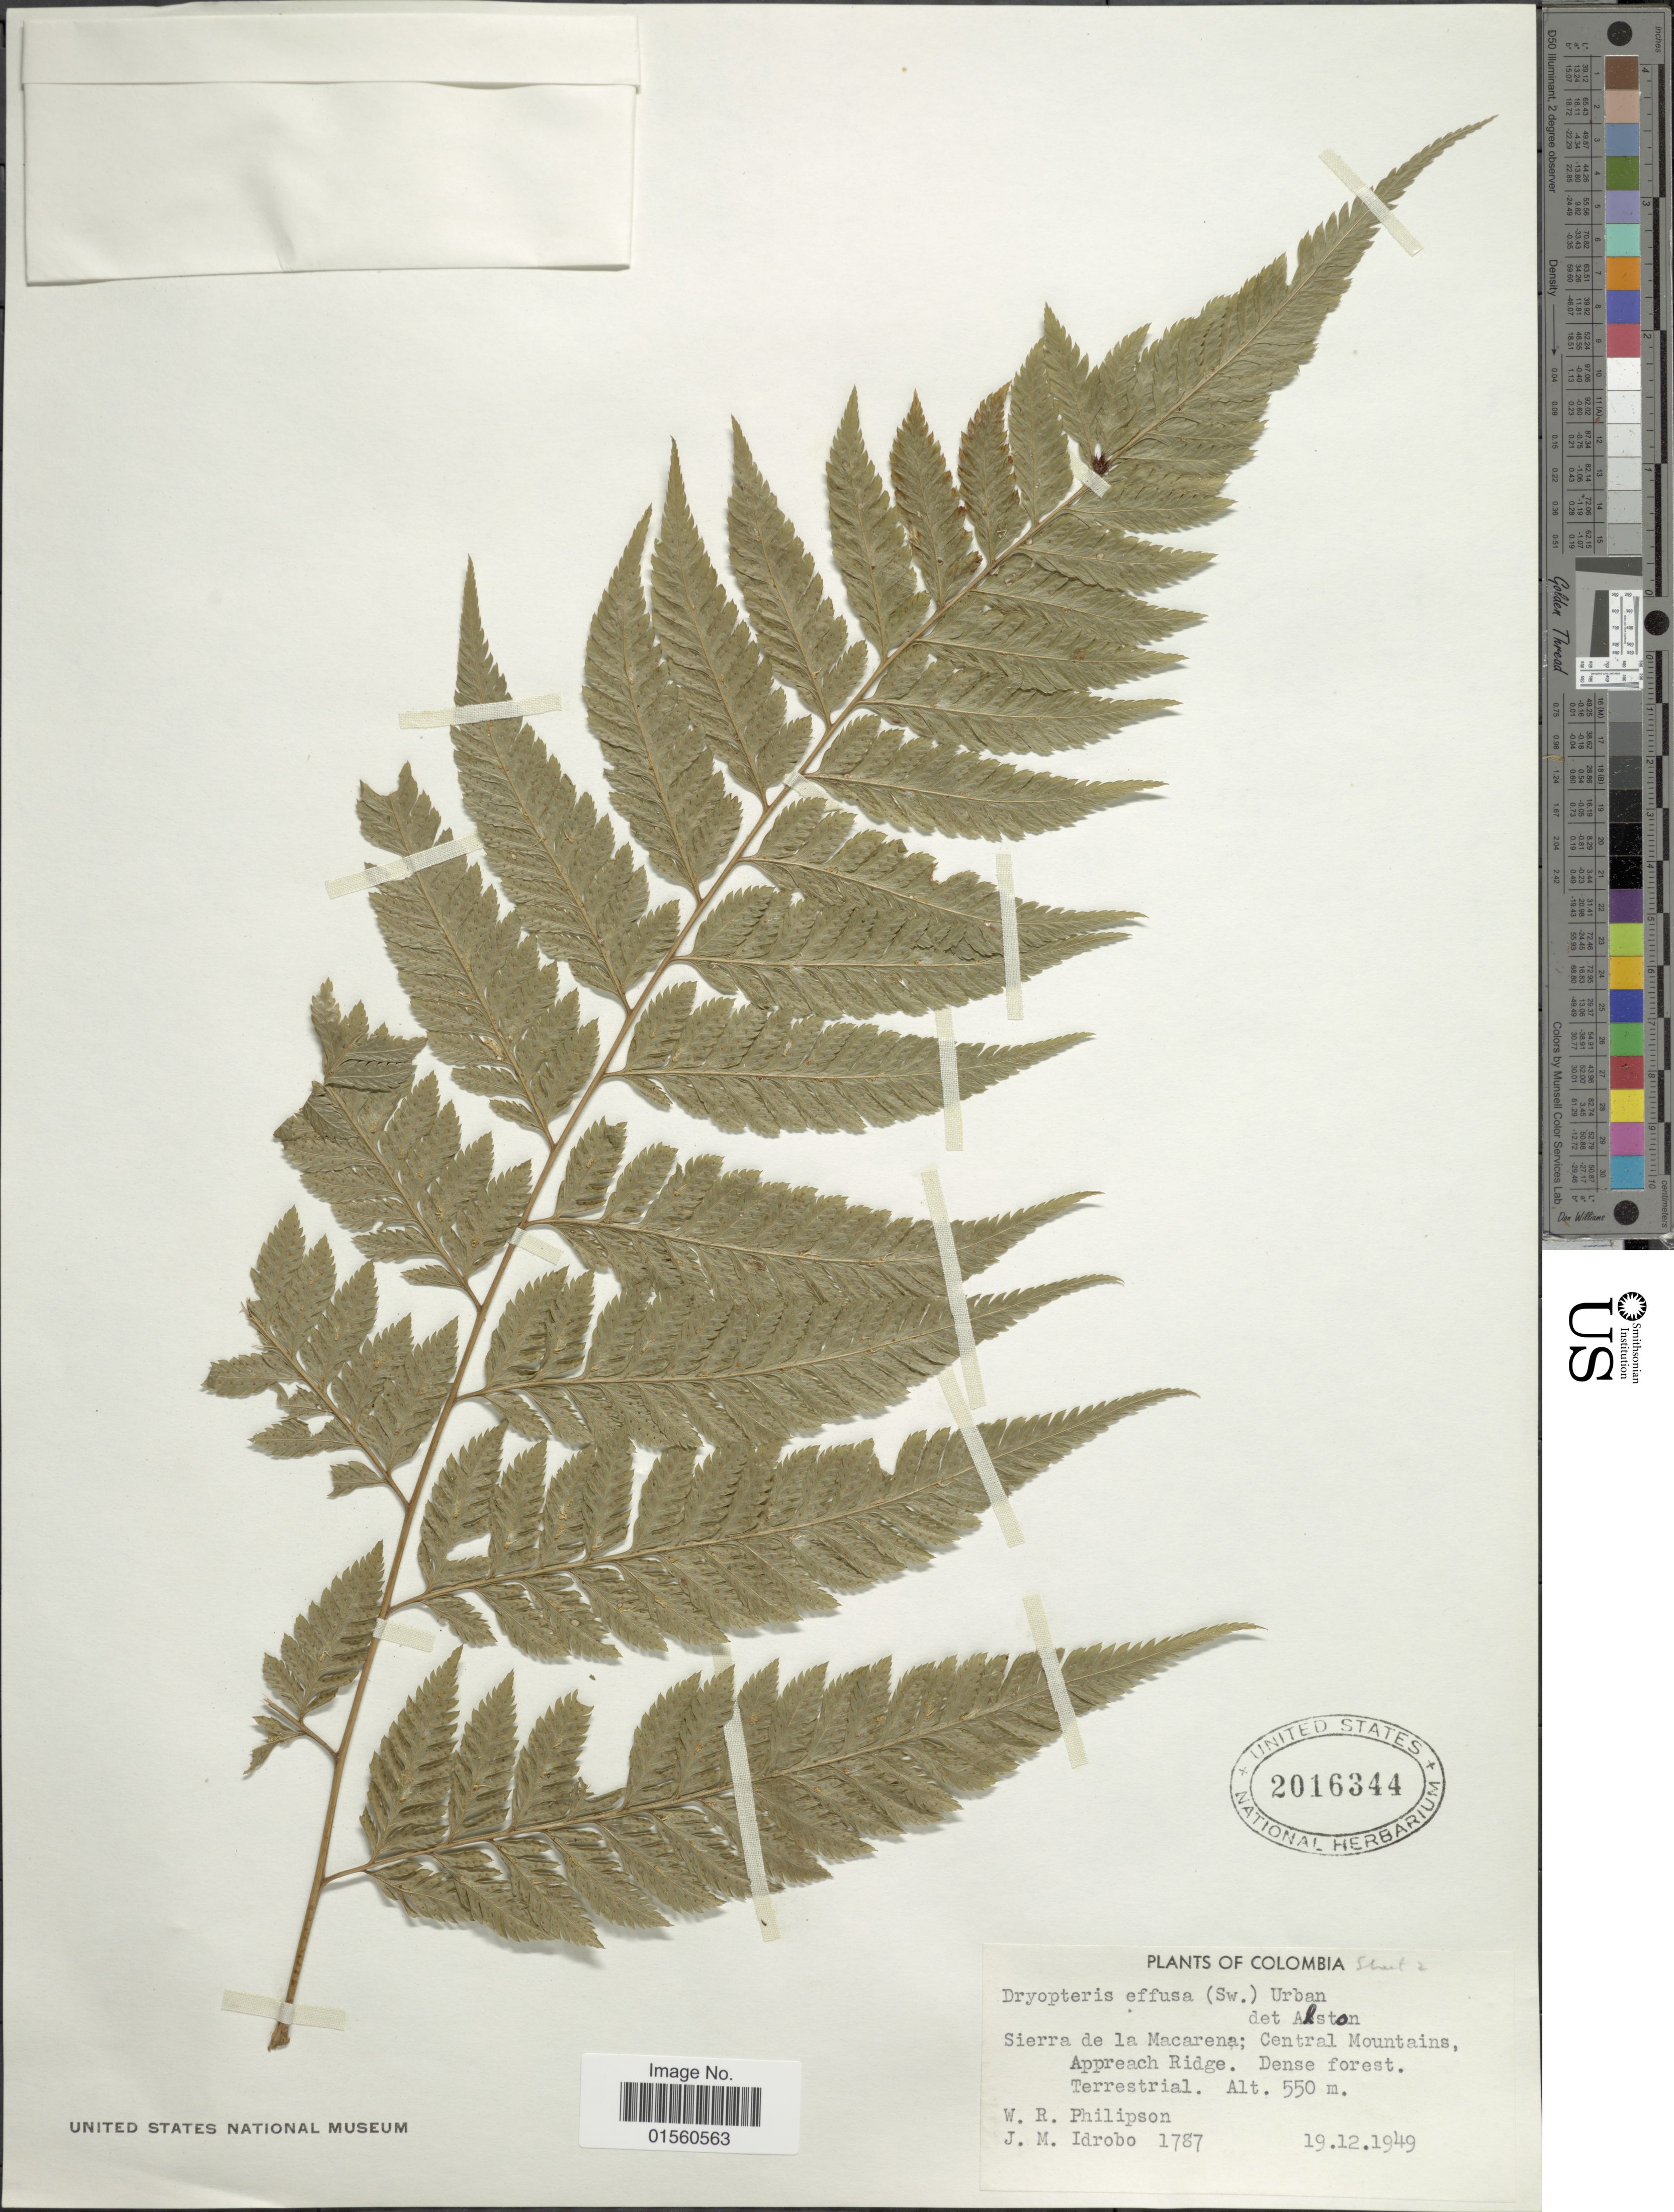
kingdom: Plantae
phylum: Tracheophyta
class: Polypodiopsida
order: Polypodiales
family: Dryopteridaceae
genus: Parapolystichum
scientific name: Parapolystichum effusum var. effusum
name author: (Sw.) Ching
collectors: W. R. Philipson & J. M. Idrobo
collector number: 1787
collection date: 1949-12-19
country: Colombia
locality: Sierra de la Macarena; Central Mountains, Appreach Ridge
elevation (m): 550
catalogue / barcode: US 2016344